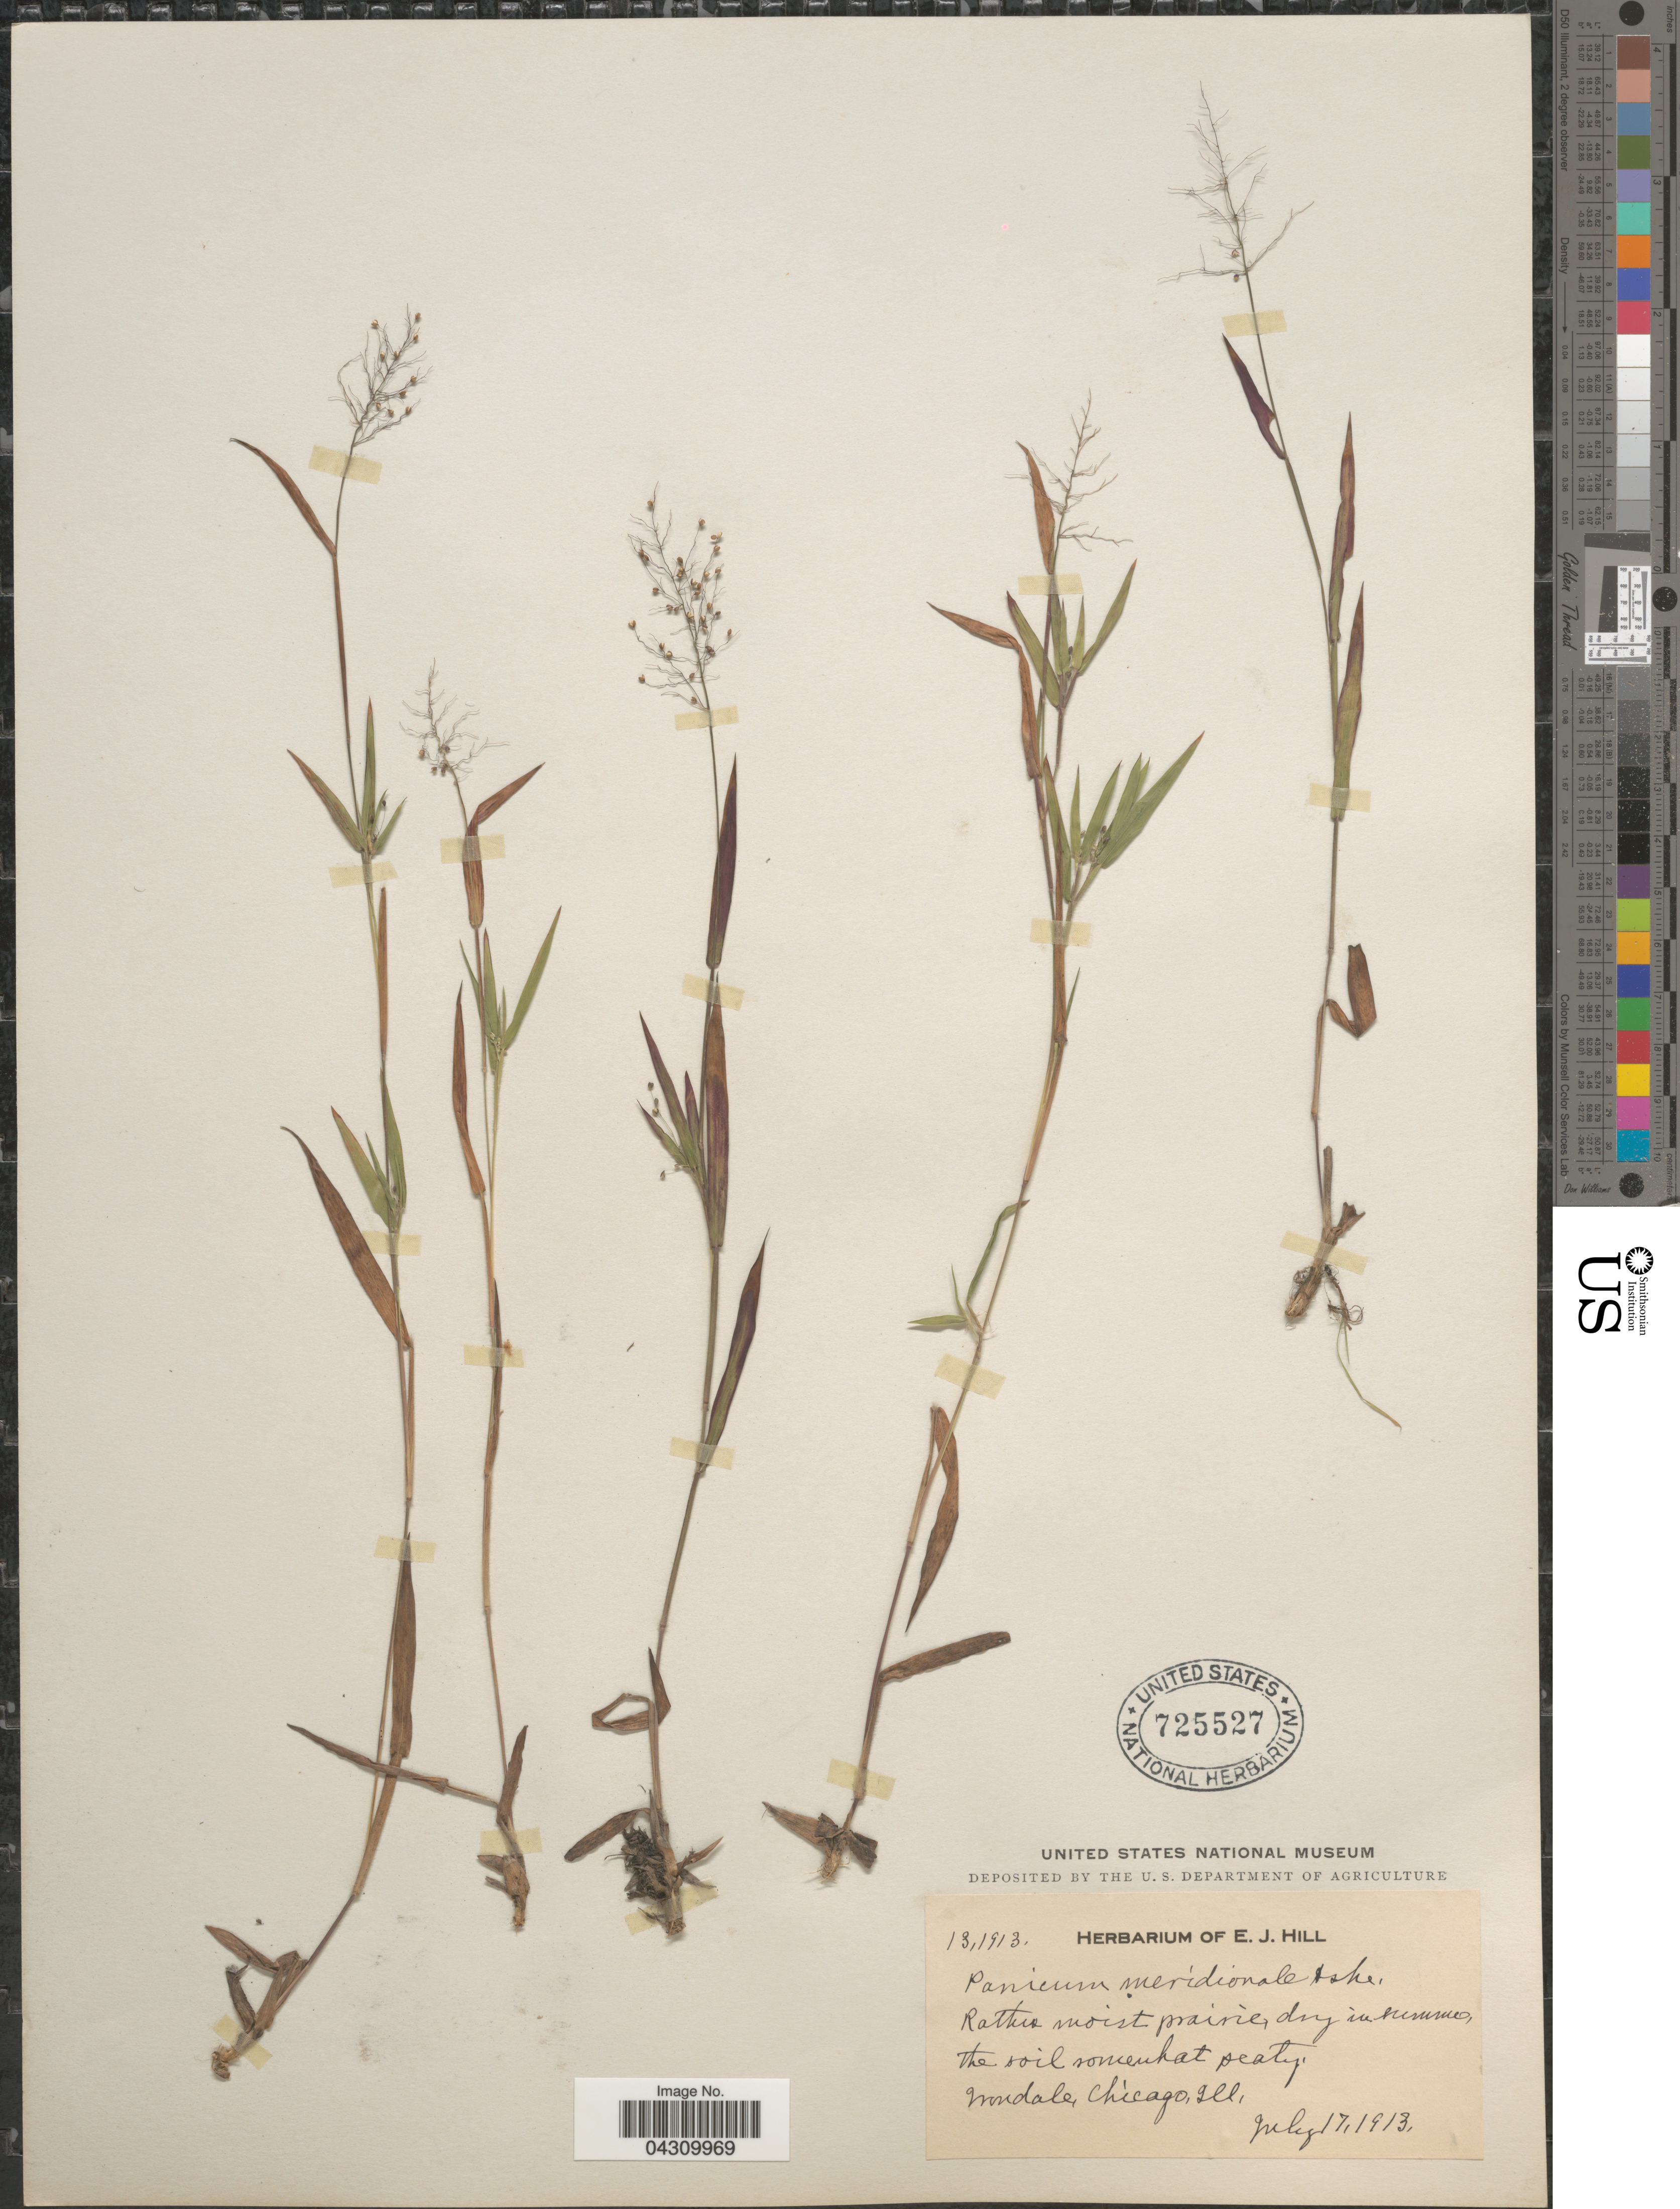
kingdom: Plantae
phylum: Tracheophyta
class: Liliopsida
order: Poales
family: Poaceae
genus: Dichanthelium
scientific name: Dichanthelium acuminatum var. acuminatum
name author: (Sw.) Gould & C.A. Clark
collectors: Ex herb. E. J. Hill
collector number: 13,1913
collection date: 1913-07-17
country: United States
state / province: Illinois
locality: Irondale, Chicago.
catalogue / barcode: US 725527